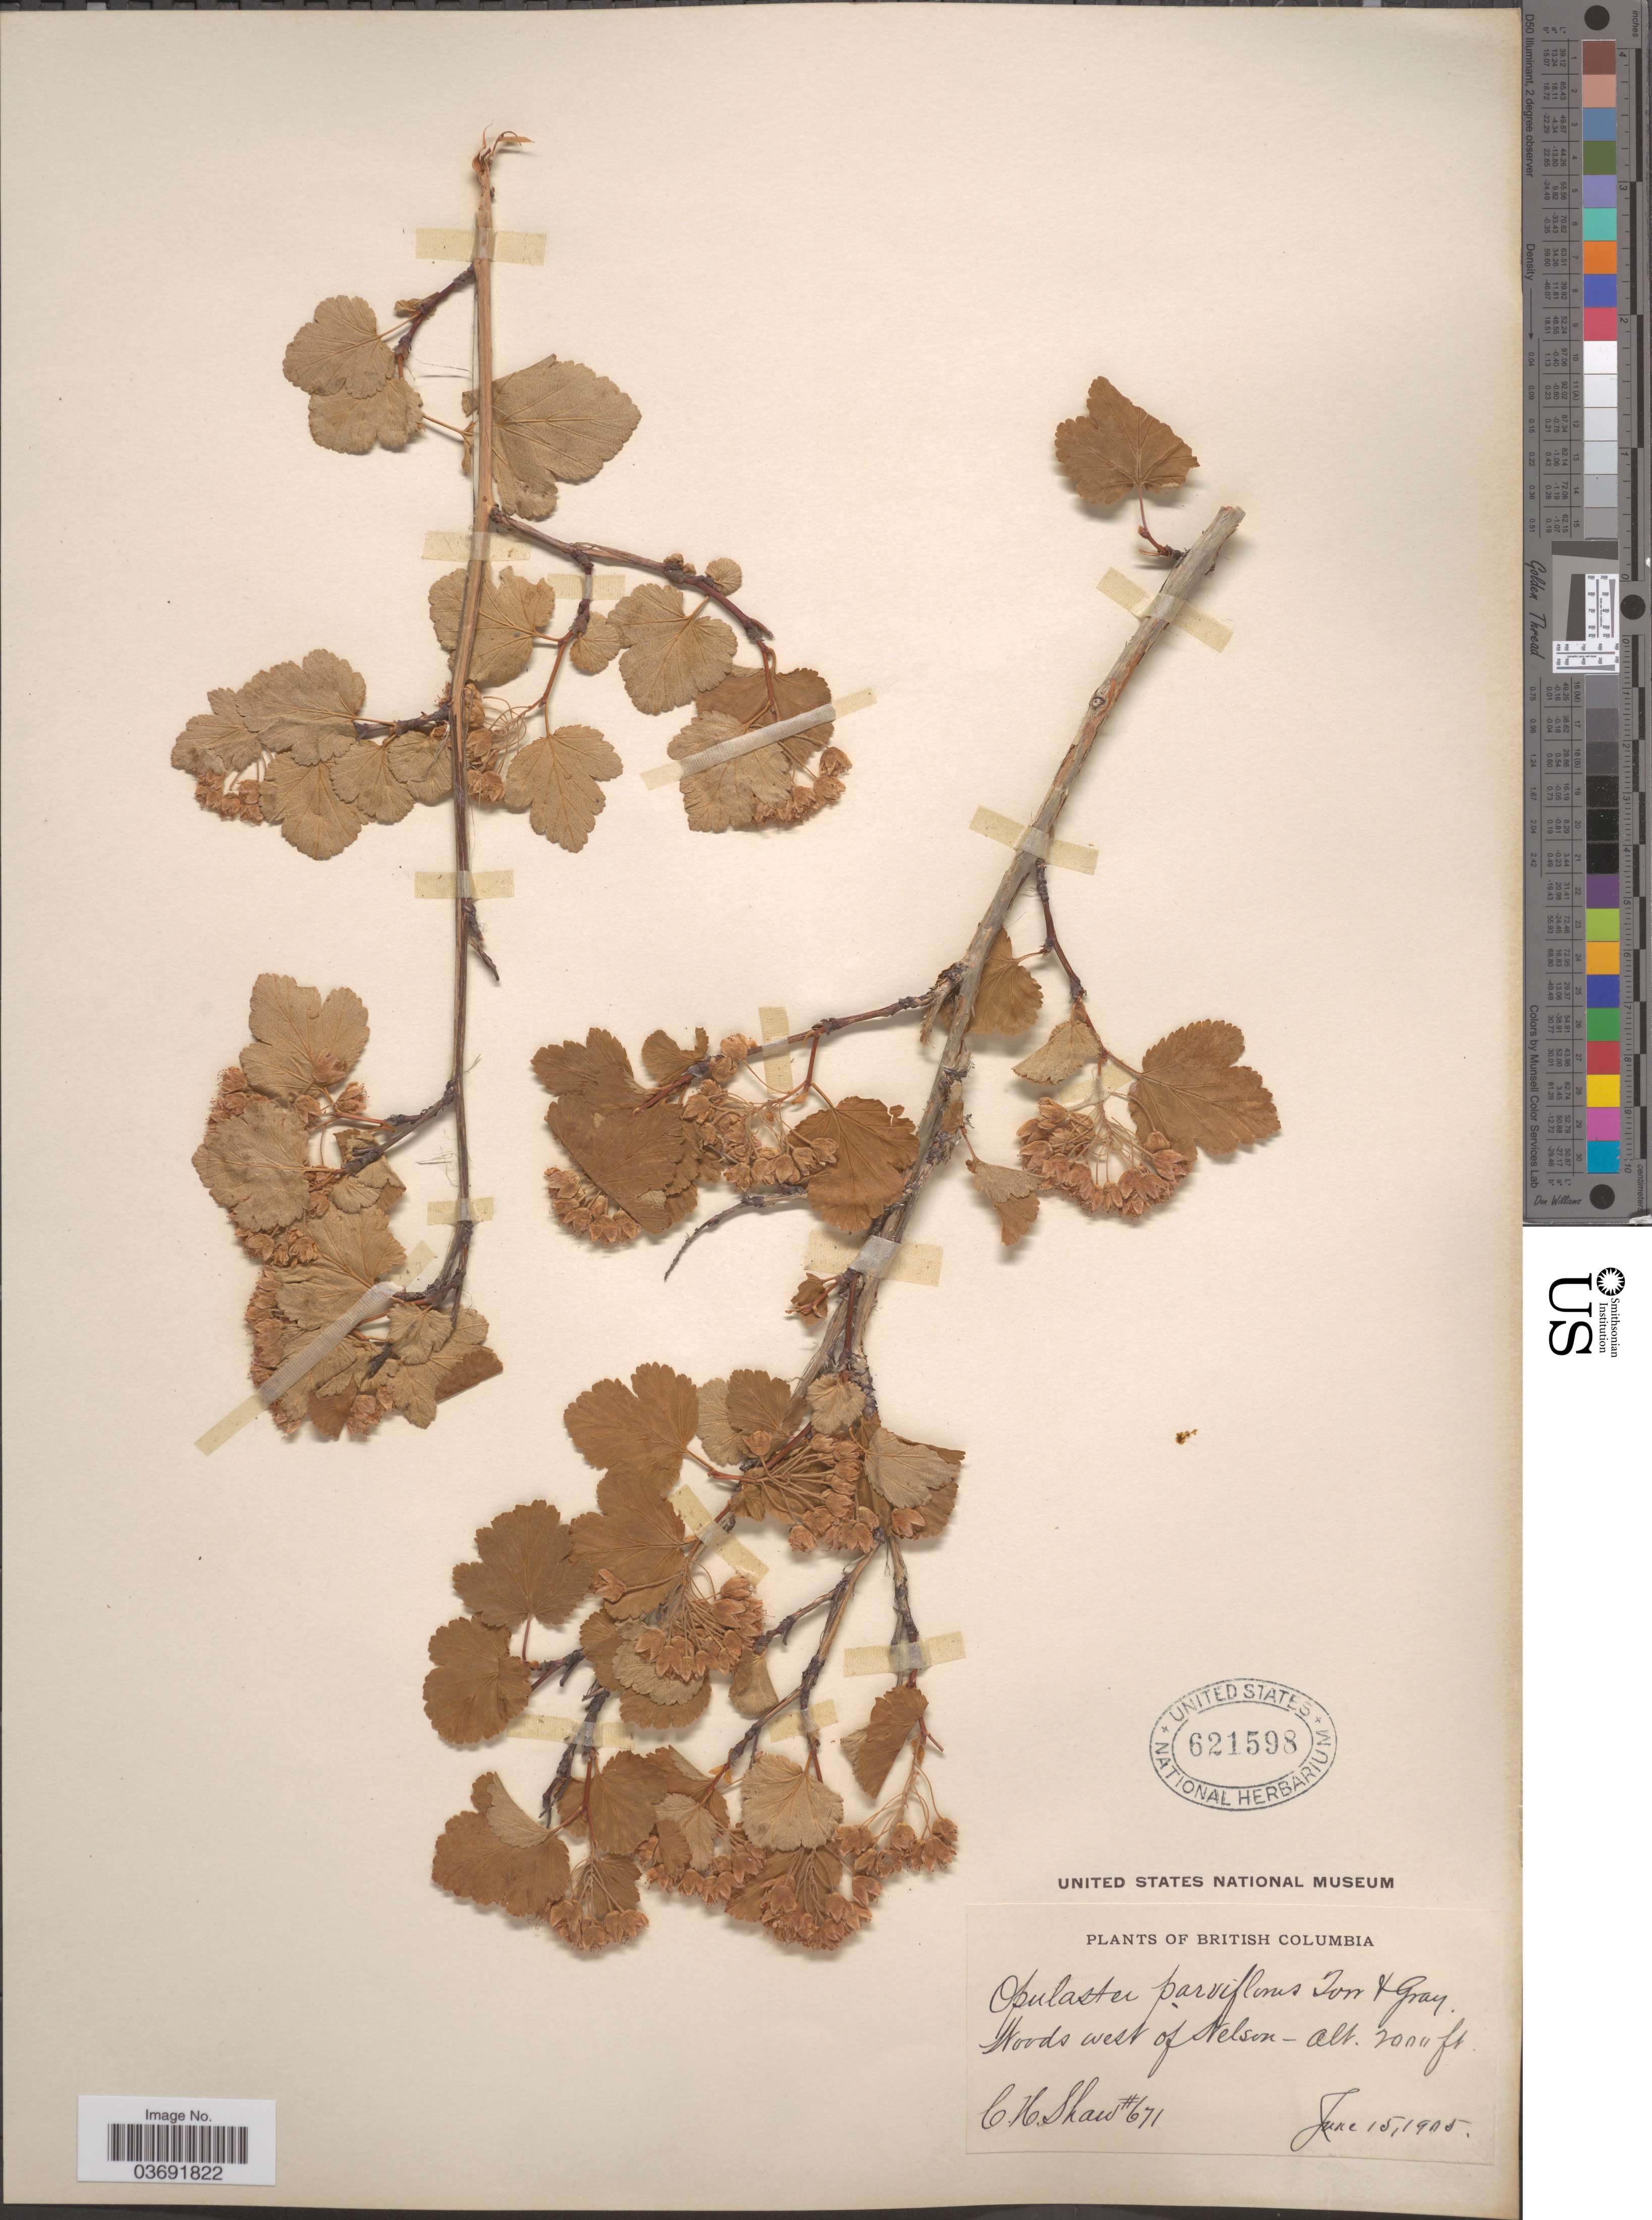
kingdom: Plantae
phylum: Tracheophyta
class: Magnoliopsida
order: Rosales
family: Rosaceae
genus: Physocarpus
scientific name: Physocarpus malvaceus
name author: (Greene) Kuntze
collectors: C. H. Shaw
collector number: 671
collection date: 1905-06-15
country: Canada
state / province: British Columbia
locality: Woods west of Nelson.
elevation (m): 610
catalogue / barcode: US 621598